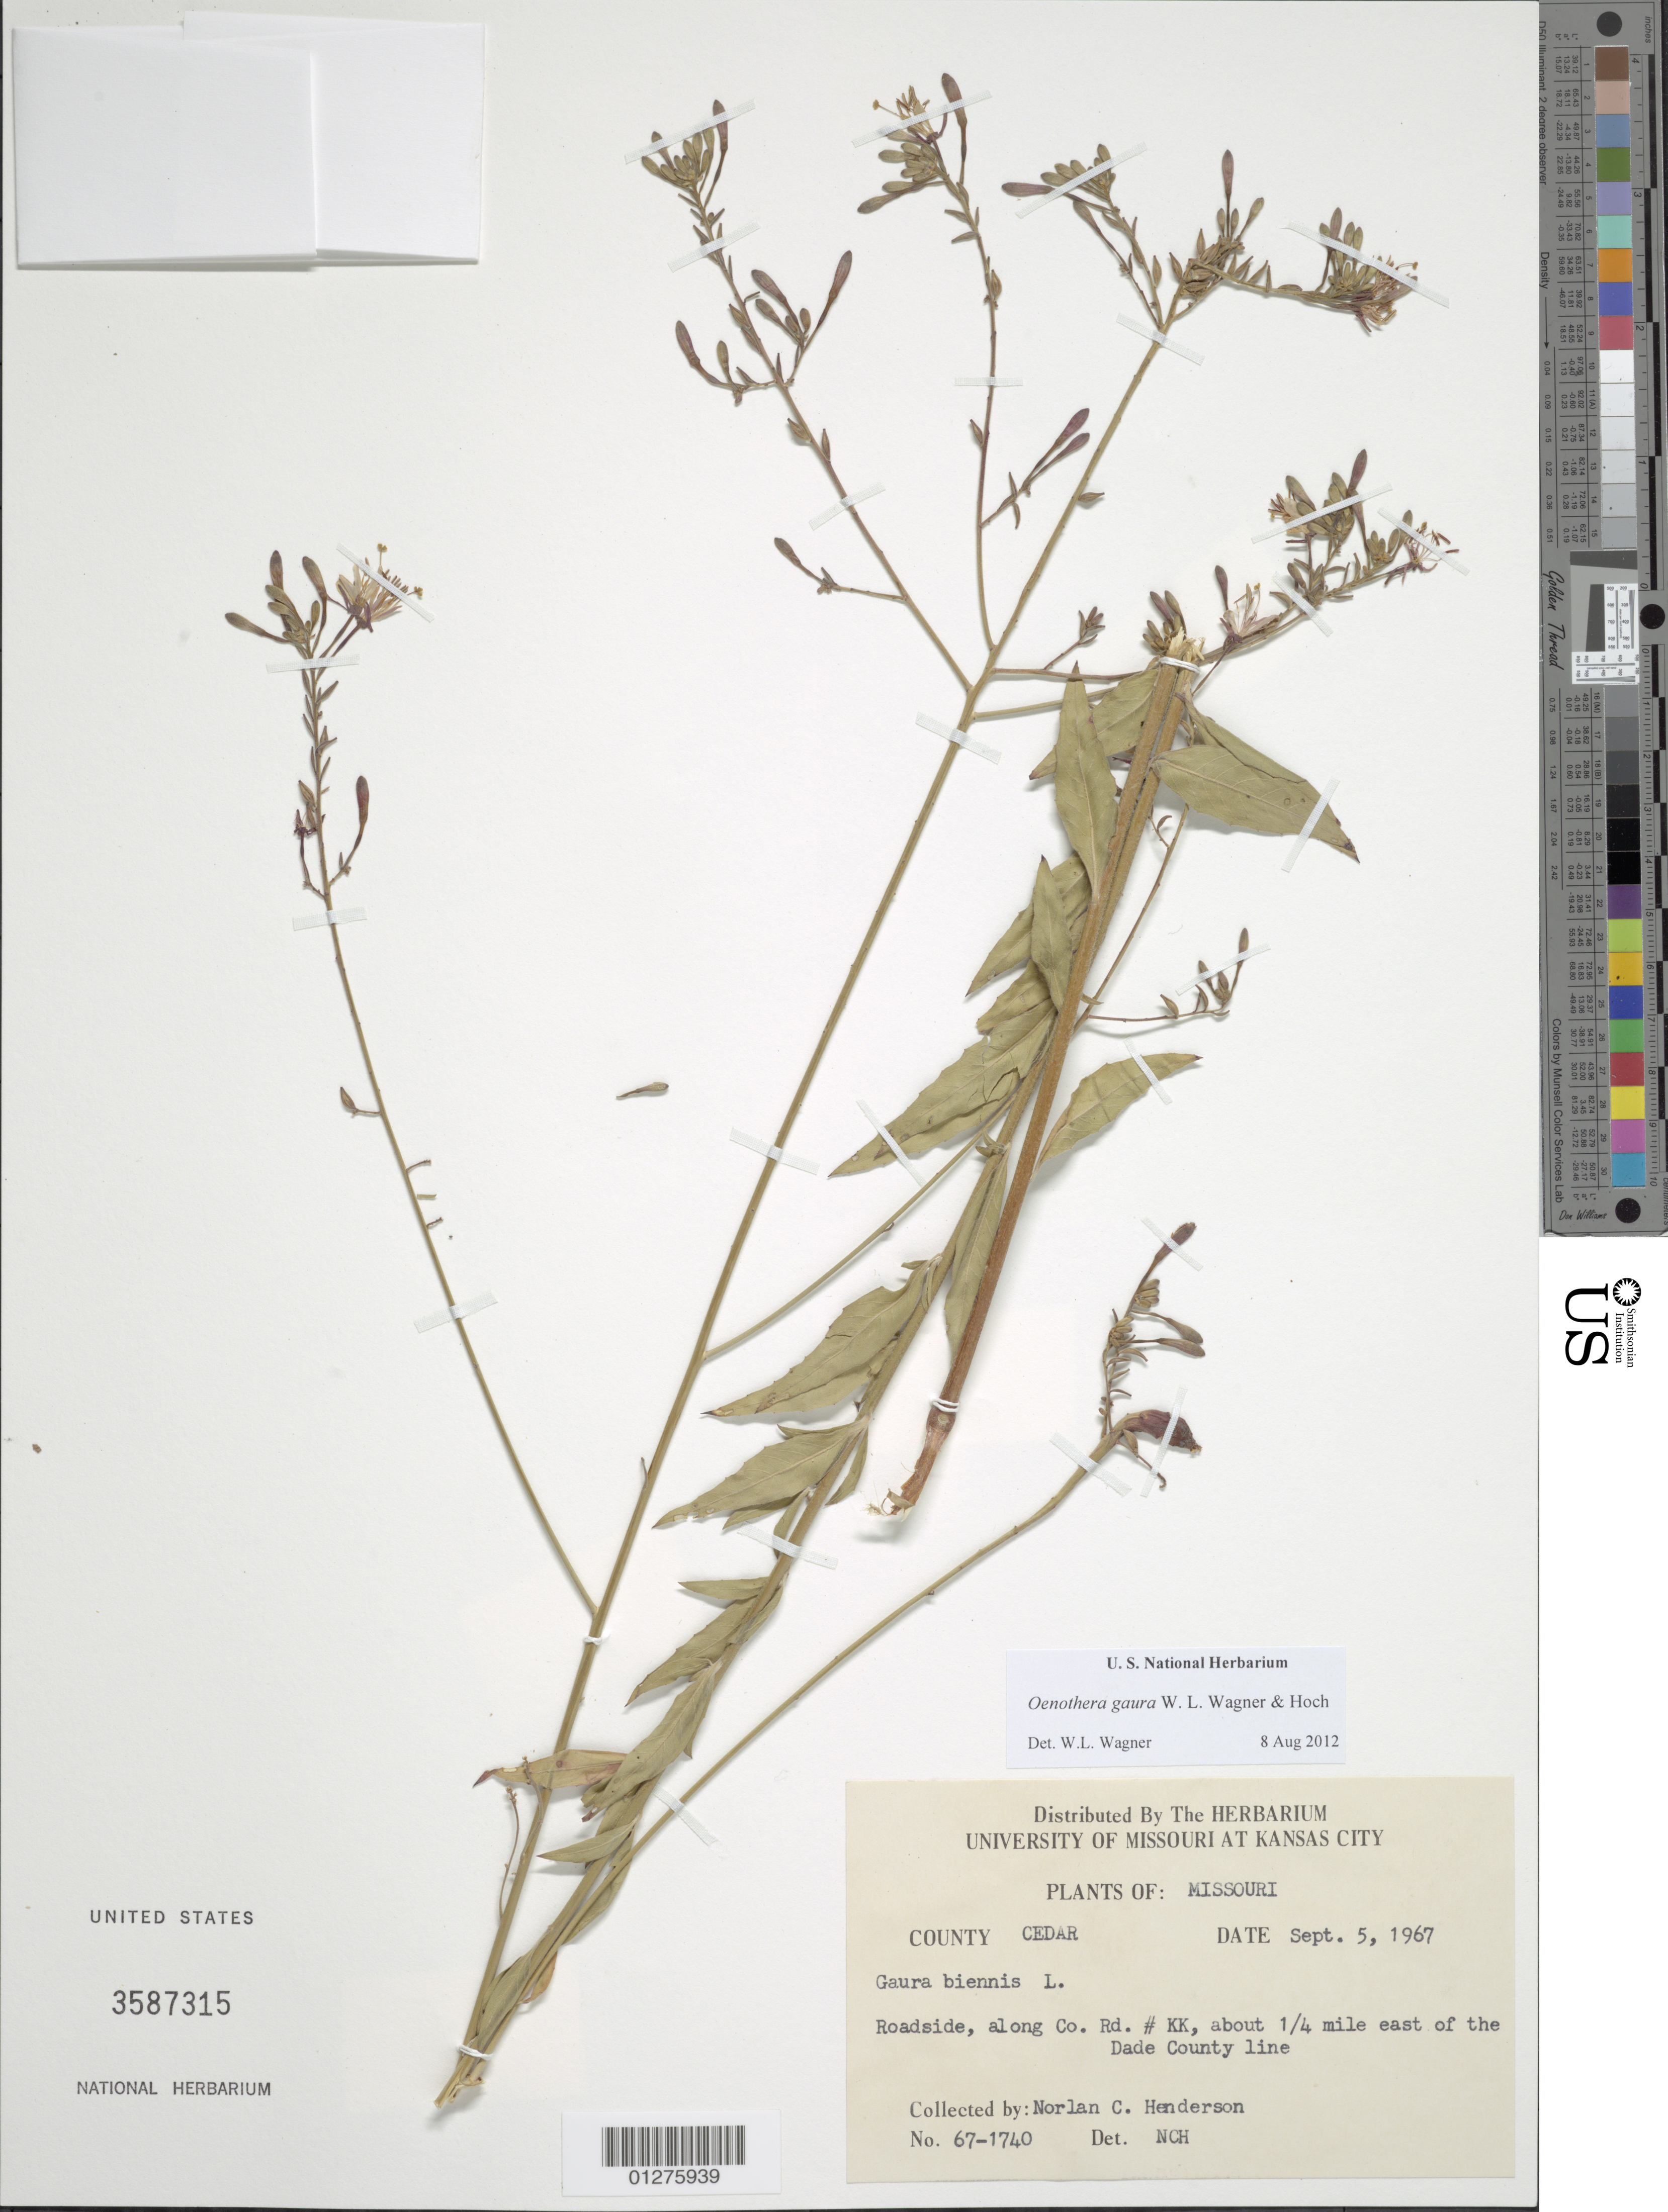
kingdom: Plantae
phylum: Tracheophyta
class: Magnoliopsida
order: Myrtales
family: Onagraceae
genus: Oenothera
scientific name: Oenothera gaura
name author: W.L. Wagner & Hoch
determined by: Wagner, W. L., (BOT), Smithsonian Institution - National Museum of Natural History (UNITED STATES)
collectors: N. C. Henderson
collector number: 67-1740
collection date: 1967-09-05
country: United States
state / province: Missouri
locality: Along CO. Rd. # kk, about 1/4 mile east of the Dade County line.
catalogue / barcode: US 3587315